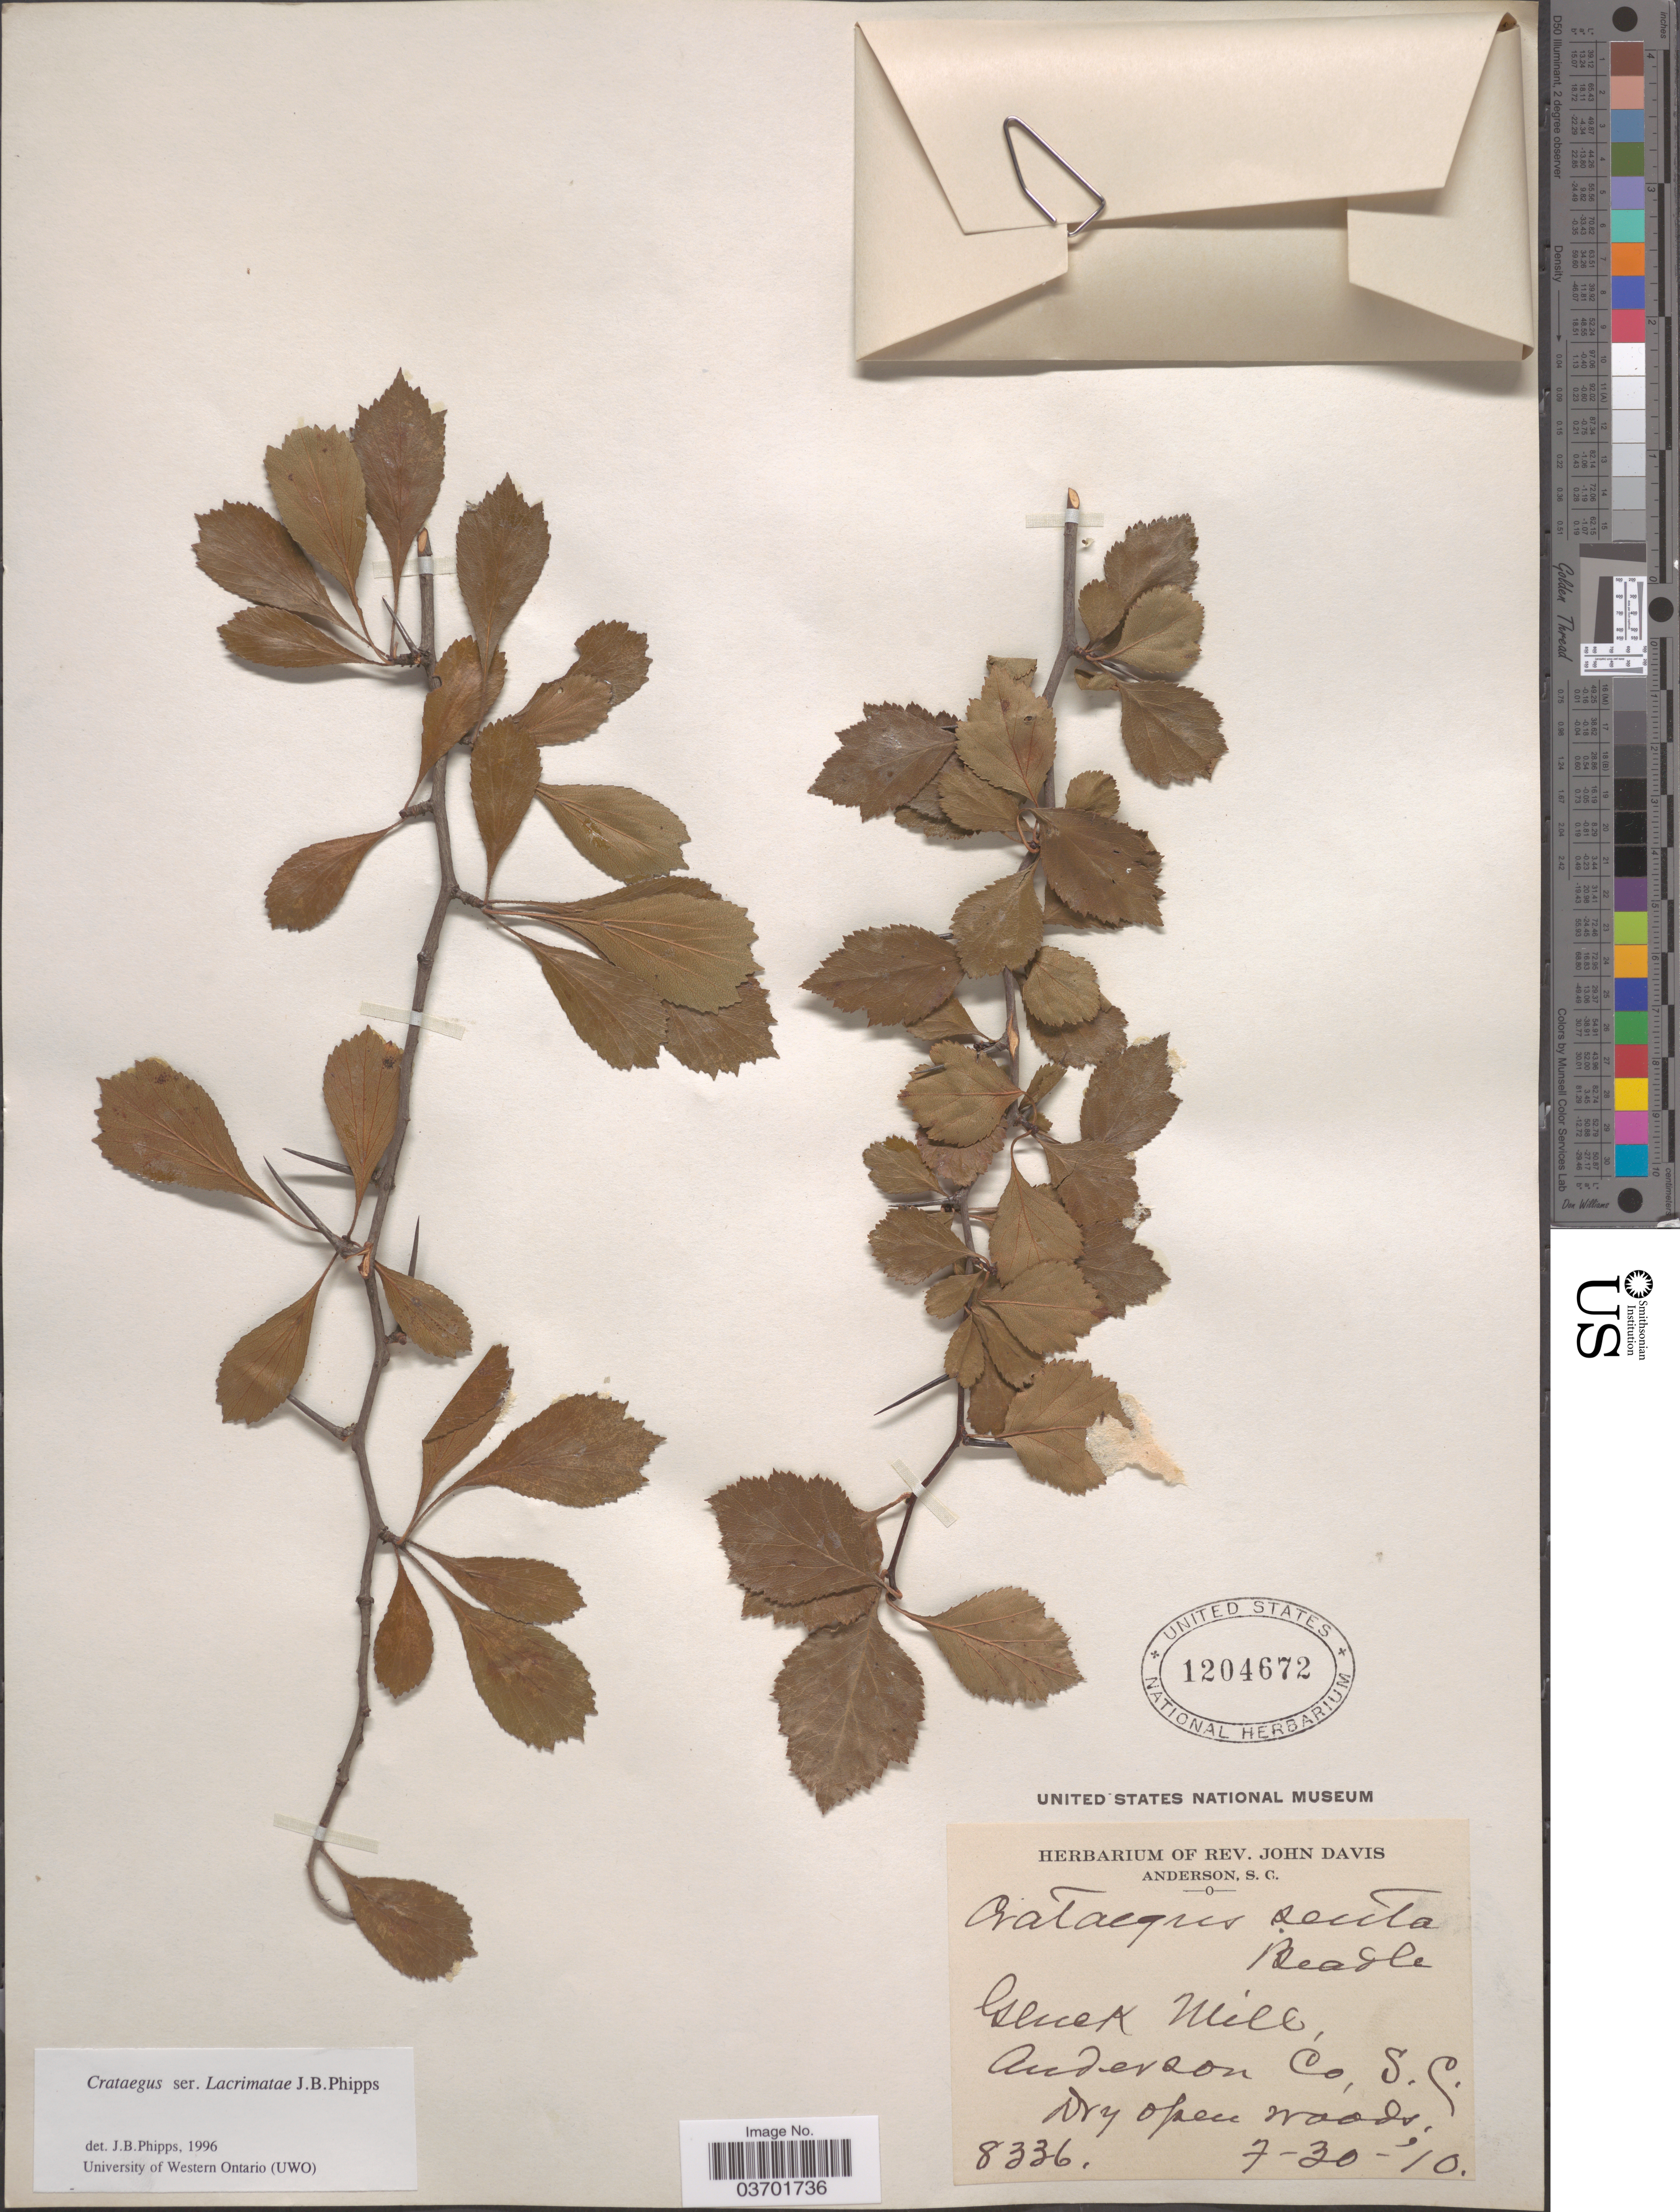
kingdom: Plantae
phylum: Tracheophyta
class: Magnoliopsida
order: Rosales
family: Rosaceae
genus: Crataegus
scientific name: Crataegus senta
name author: Beadle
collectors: ex herb. Rev. John Davis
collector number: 8336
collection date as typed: Transcribed d/m/y: 30/7/10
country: United States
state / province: South Carolina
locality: Gluck Mill, Anderson Co.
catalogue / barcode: US 1204672